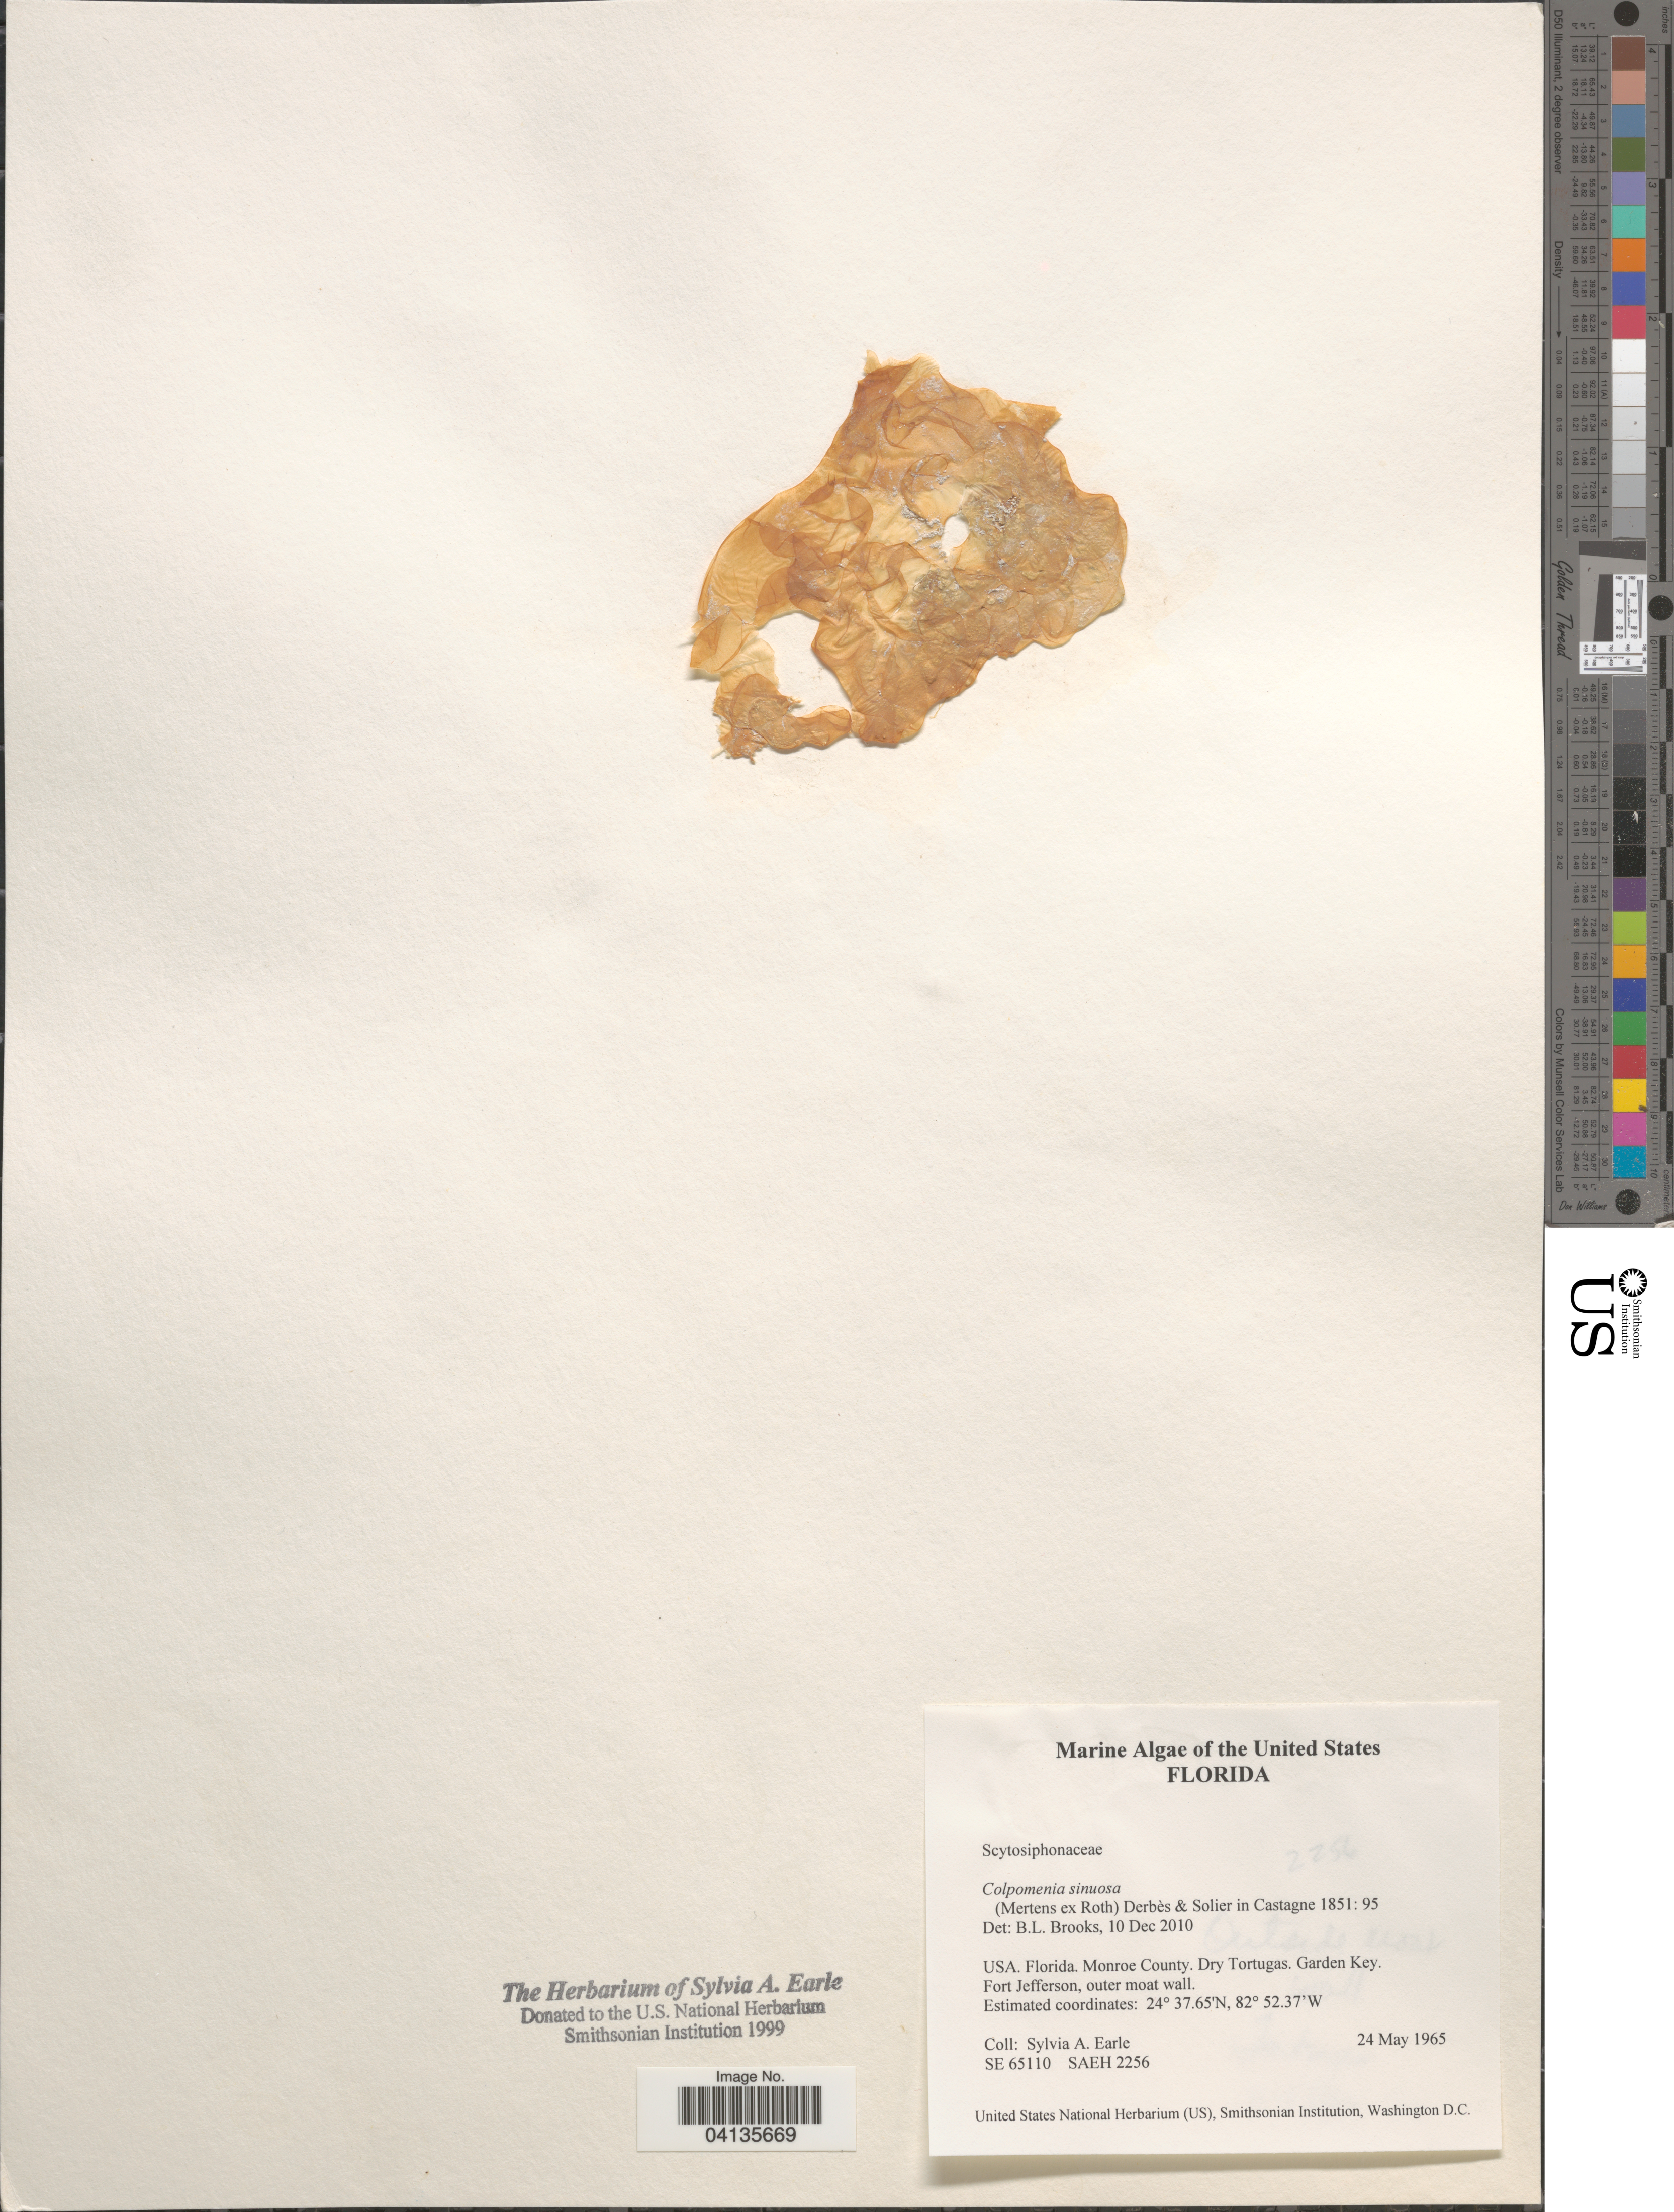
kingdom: Chromista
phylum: Ochrophyta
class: Phaeophyceae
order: Scytosiphonales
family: Scytosiphonaceae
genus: Colpomenia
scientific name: Colpomenia sinuosa f. sinuosa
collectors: S. A. Earle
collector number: SE65110/SAEH2256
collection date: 1965-05-24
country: United States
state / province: Florida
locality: Monroe County. Dry Tortugas. Garden Key. Fort Jefferson, outer moat wall.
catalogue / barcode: US 238506